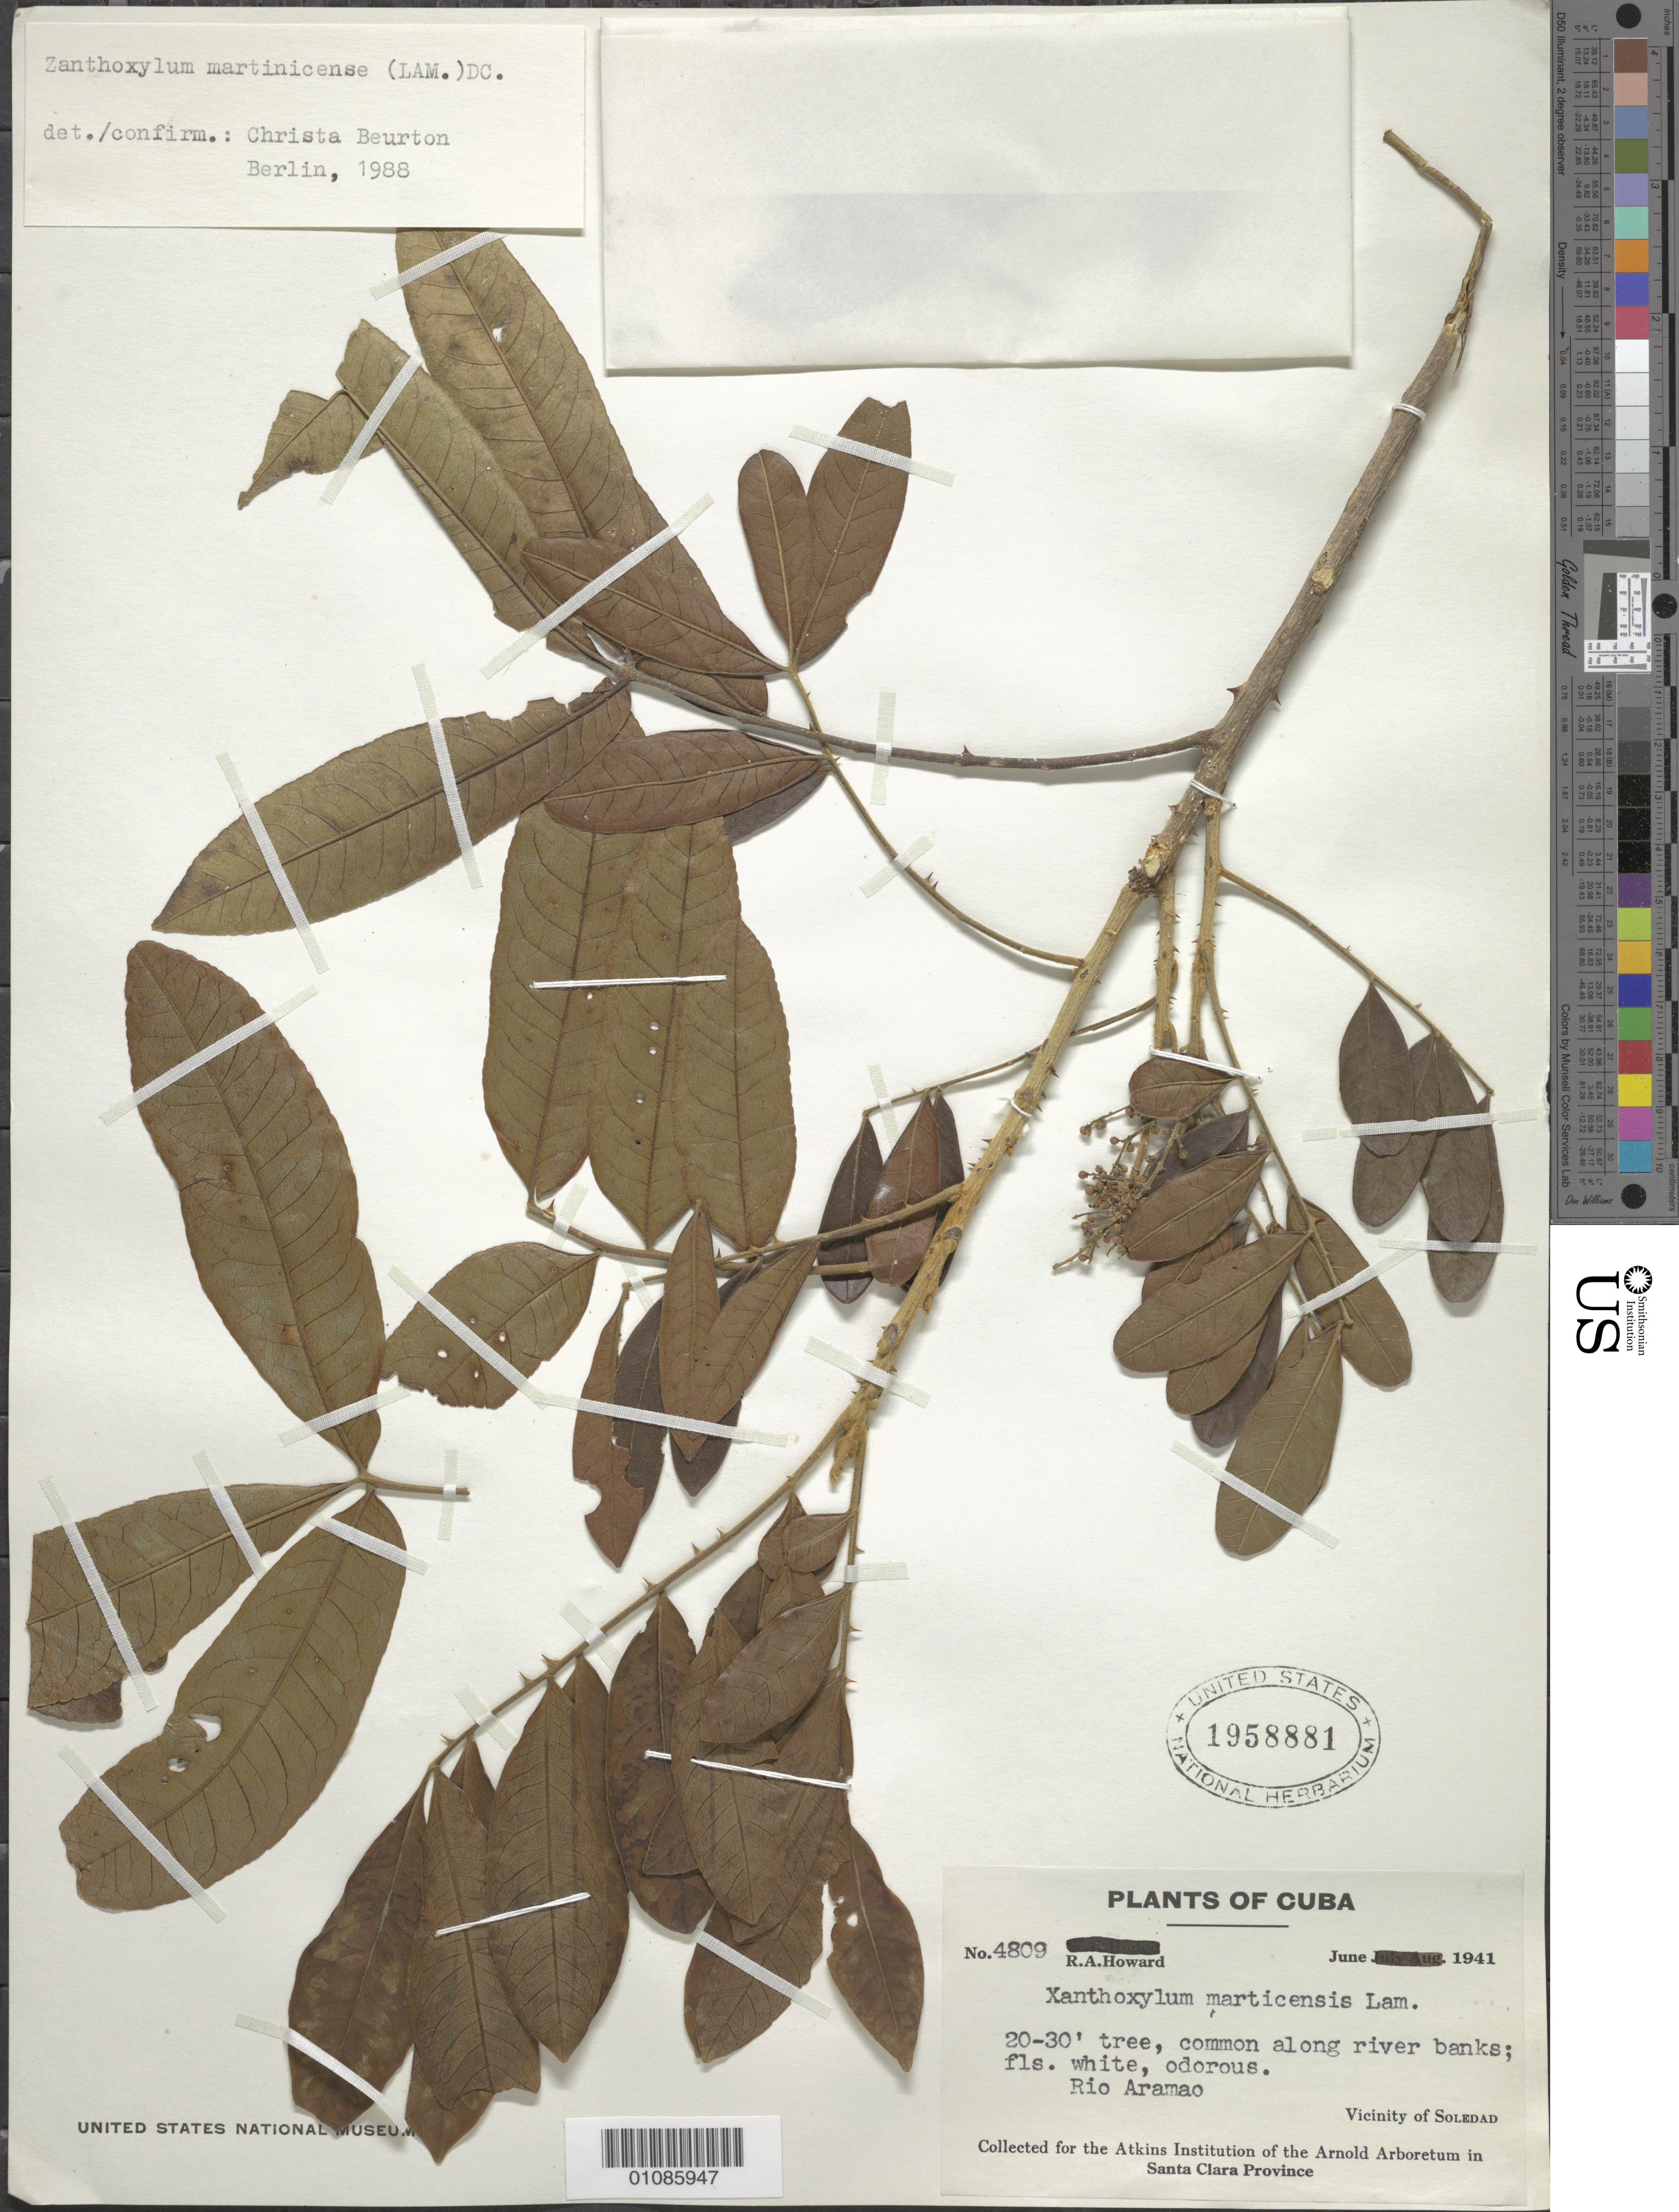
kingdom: Plantae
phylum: Tracheophyta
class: Magnoliopsida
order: Sapindales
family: Rutaceae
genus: Zanthoxylum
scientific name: Zanthoxylum martinicense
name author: (Lam.) DC.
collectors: R. A. Howard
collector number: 4809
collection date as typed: Jun 1941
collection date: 1941-06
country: Cuba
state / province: Villa Clara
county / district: Santa Clara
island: Cuba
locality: Common along river banks:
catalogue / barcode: US 1958881